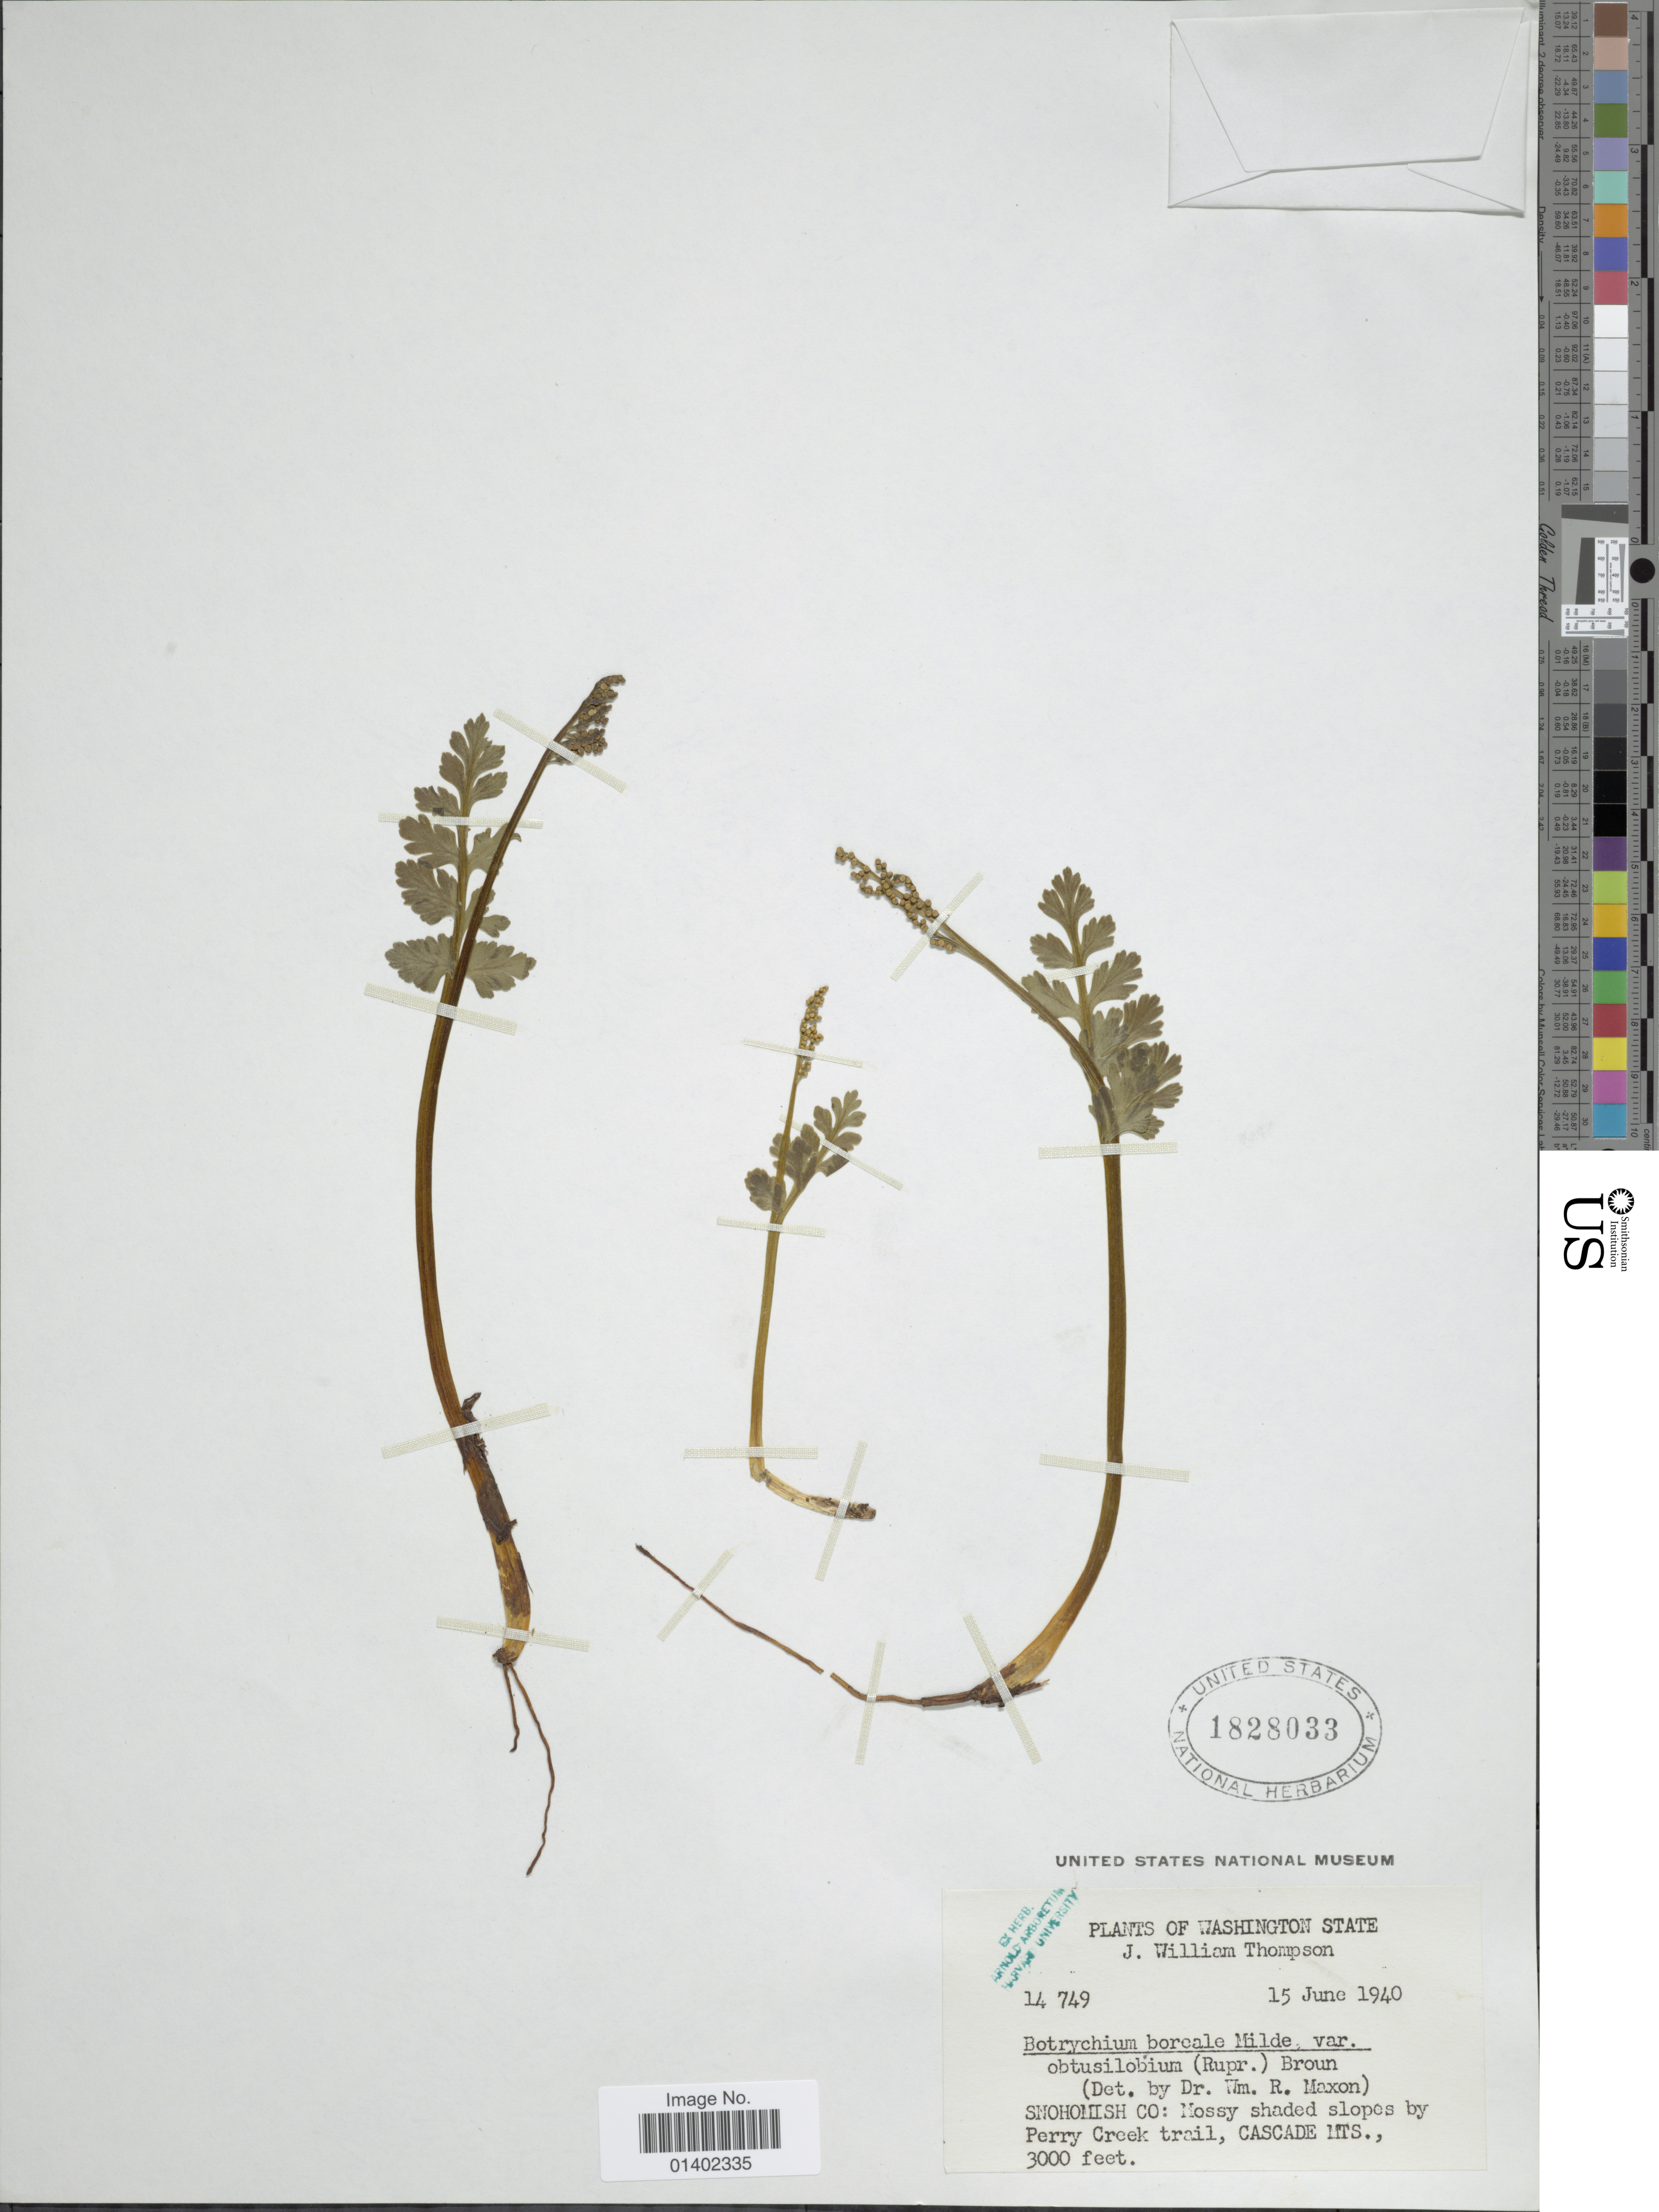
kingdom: Plantae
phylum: Tracheophyta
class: Polypodiopsida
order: Ophioglossales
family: Ophioglossaceae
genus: Botrychium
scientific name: Botrychium pinnatum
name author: H. St. John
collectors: J. W. Thompson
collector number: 14749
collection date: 1940-06-15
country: United States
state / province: Washington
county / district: Snohomish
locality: Snohomish Co: Mossy shaded slopes by Perry Creek trail, Cascade Mts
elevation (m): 914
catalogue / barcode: US 1828033